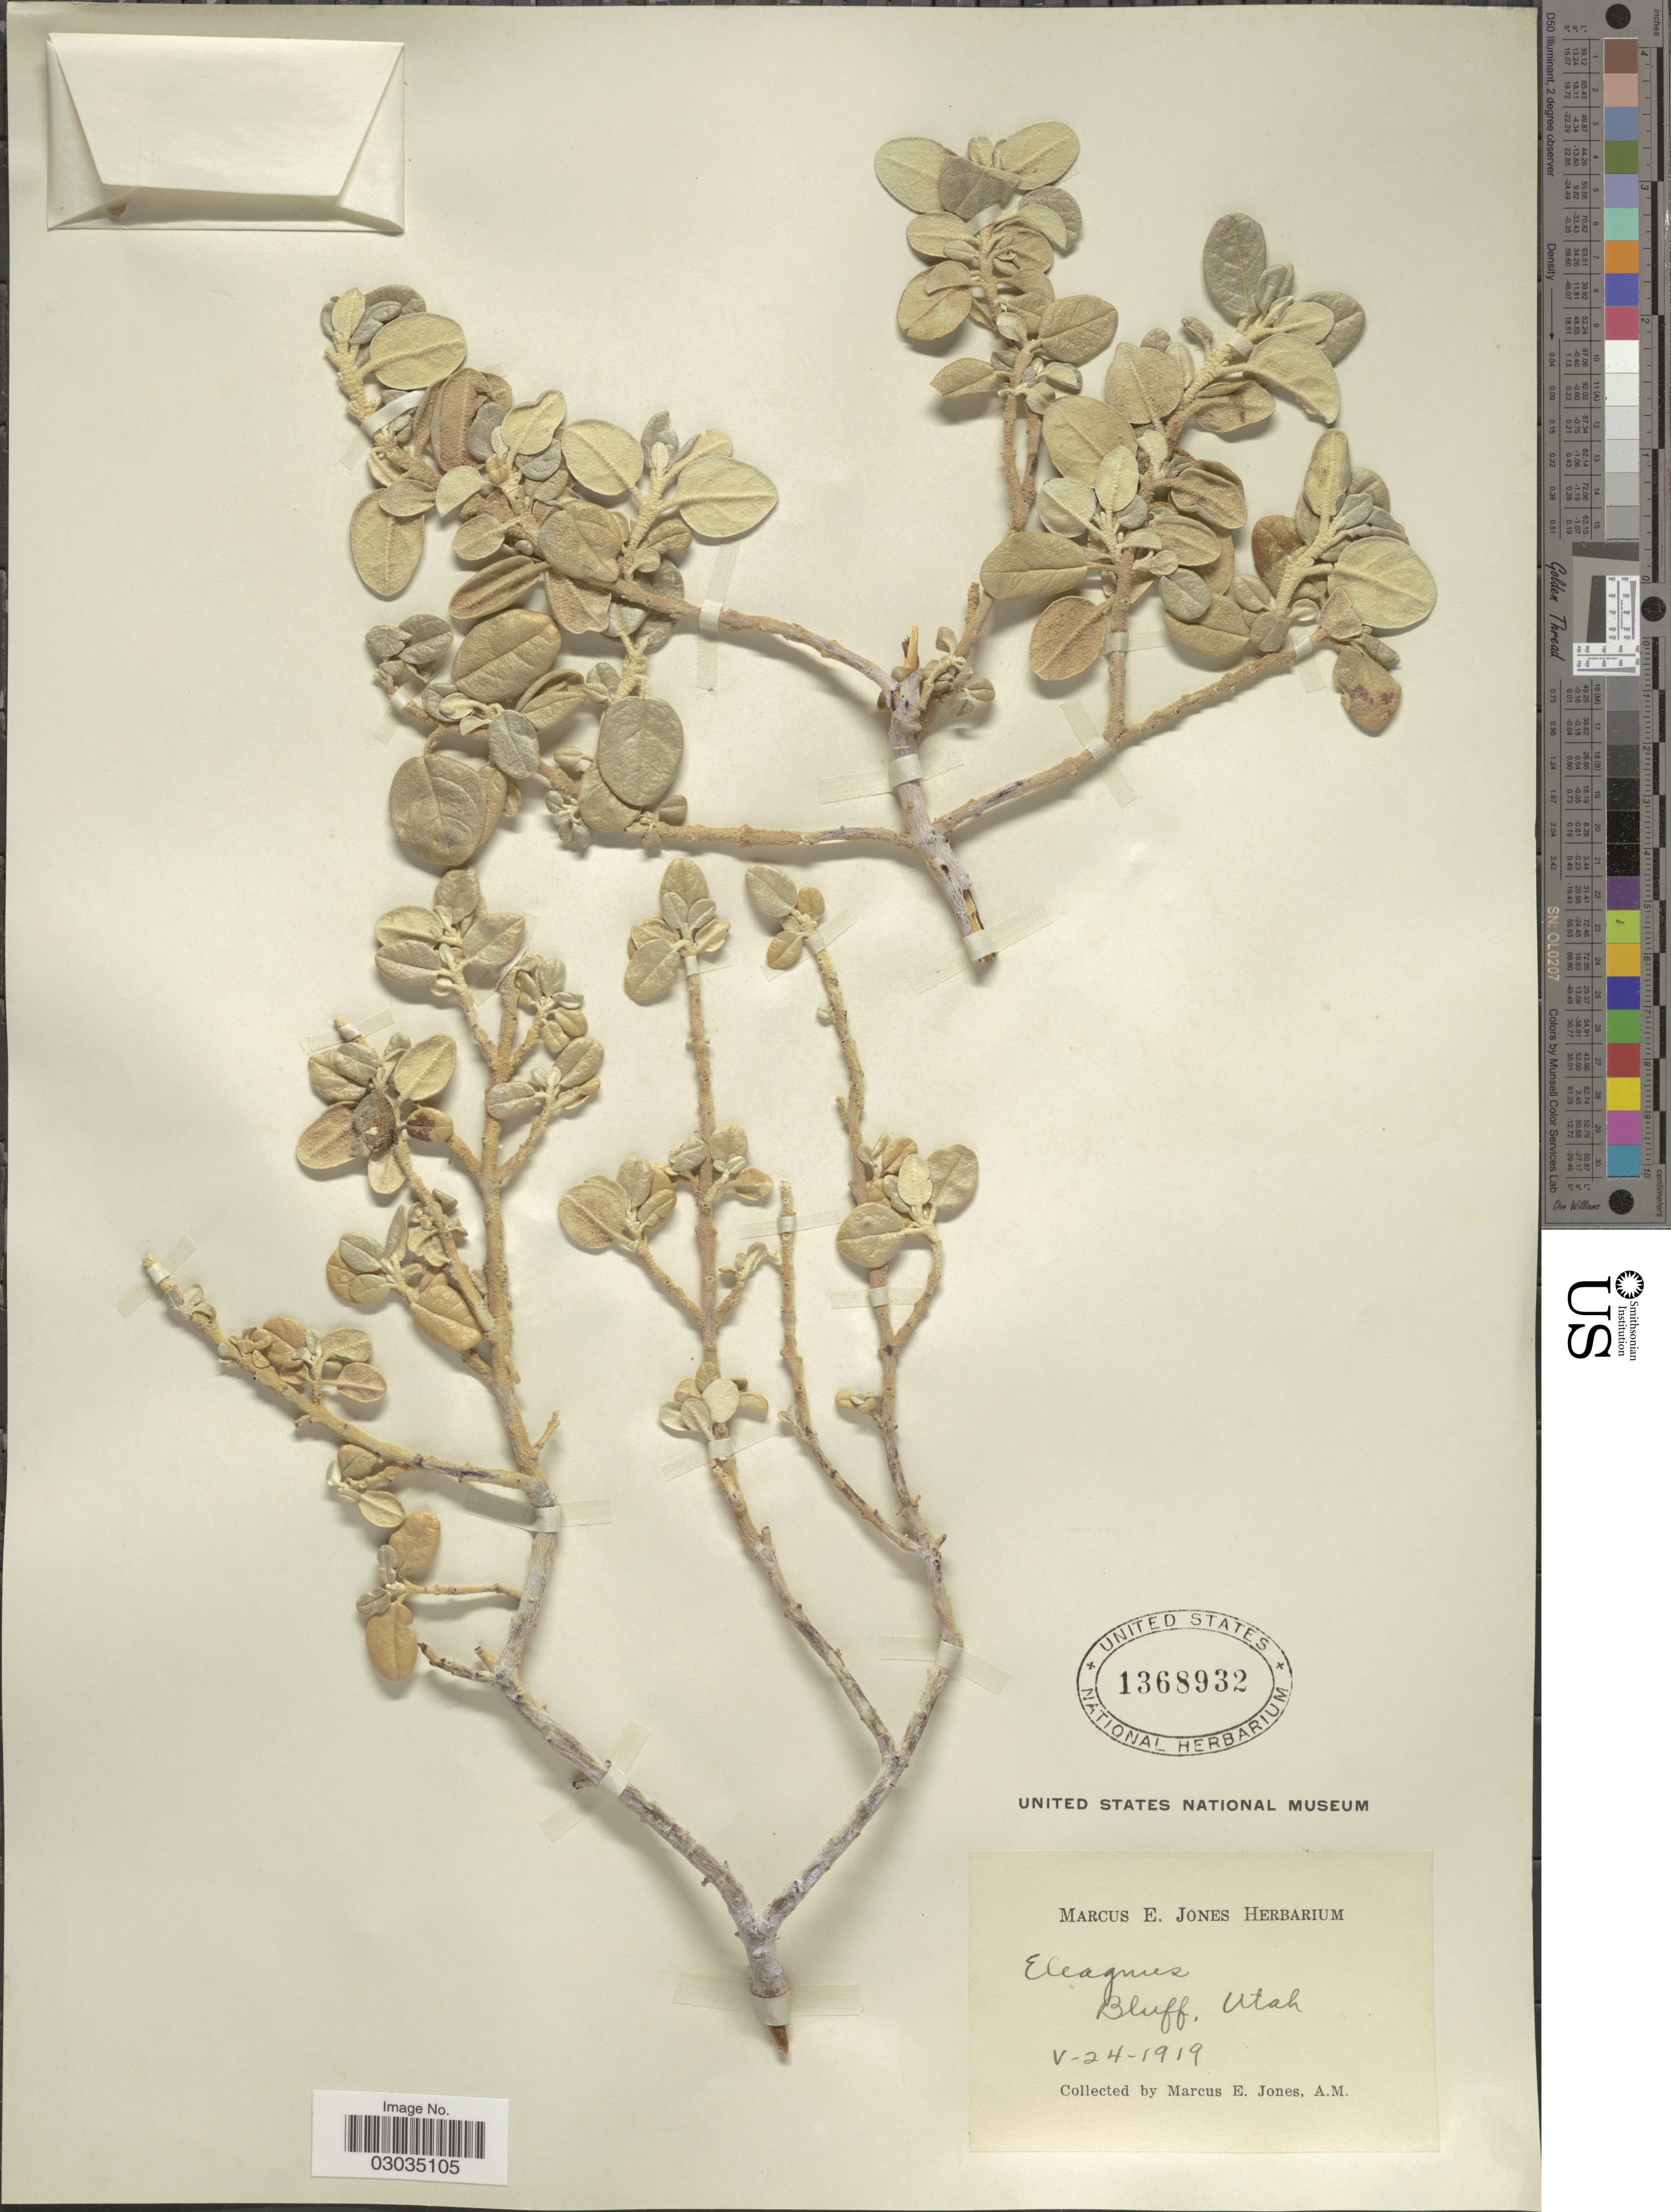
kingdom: Plantae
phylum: Tracheophyta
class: Magnoliopsida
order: Rosales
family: Elaeagnaceae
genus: Shepherdia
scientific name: Shepherdia rotundifolia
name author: Parry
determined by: Strong, Mark T., (BOT), Smithsonian Institution - National Museum of Natural History (UNITED STATES)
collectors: M. E. Jones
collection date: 1919-05-24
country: United States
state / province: Utah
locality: Bluff, Utah.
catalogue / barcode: US 1368932